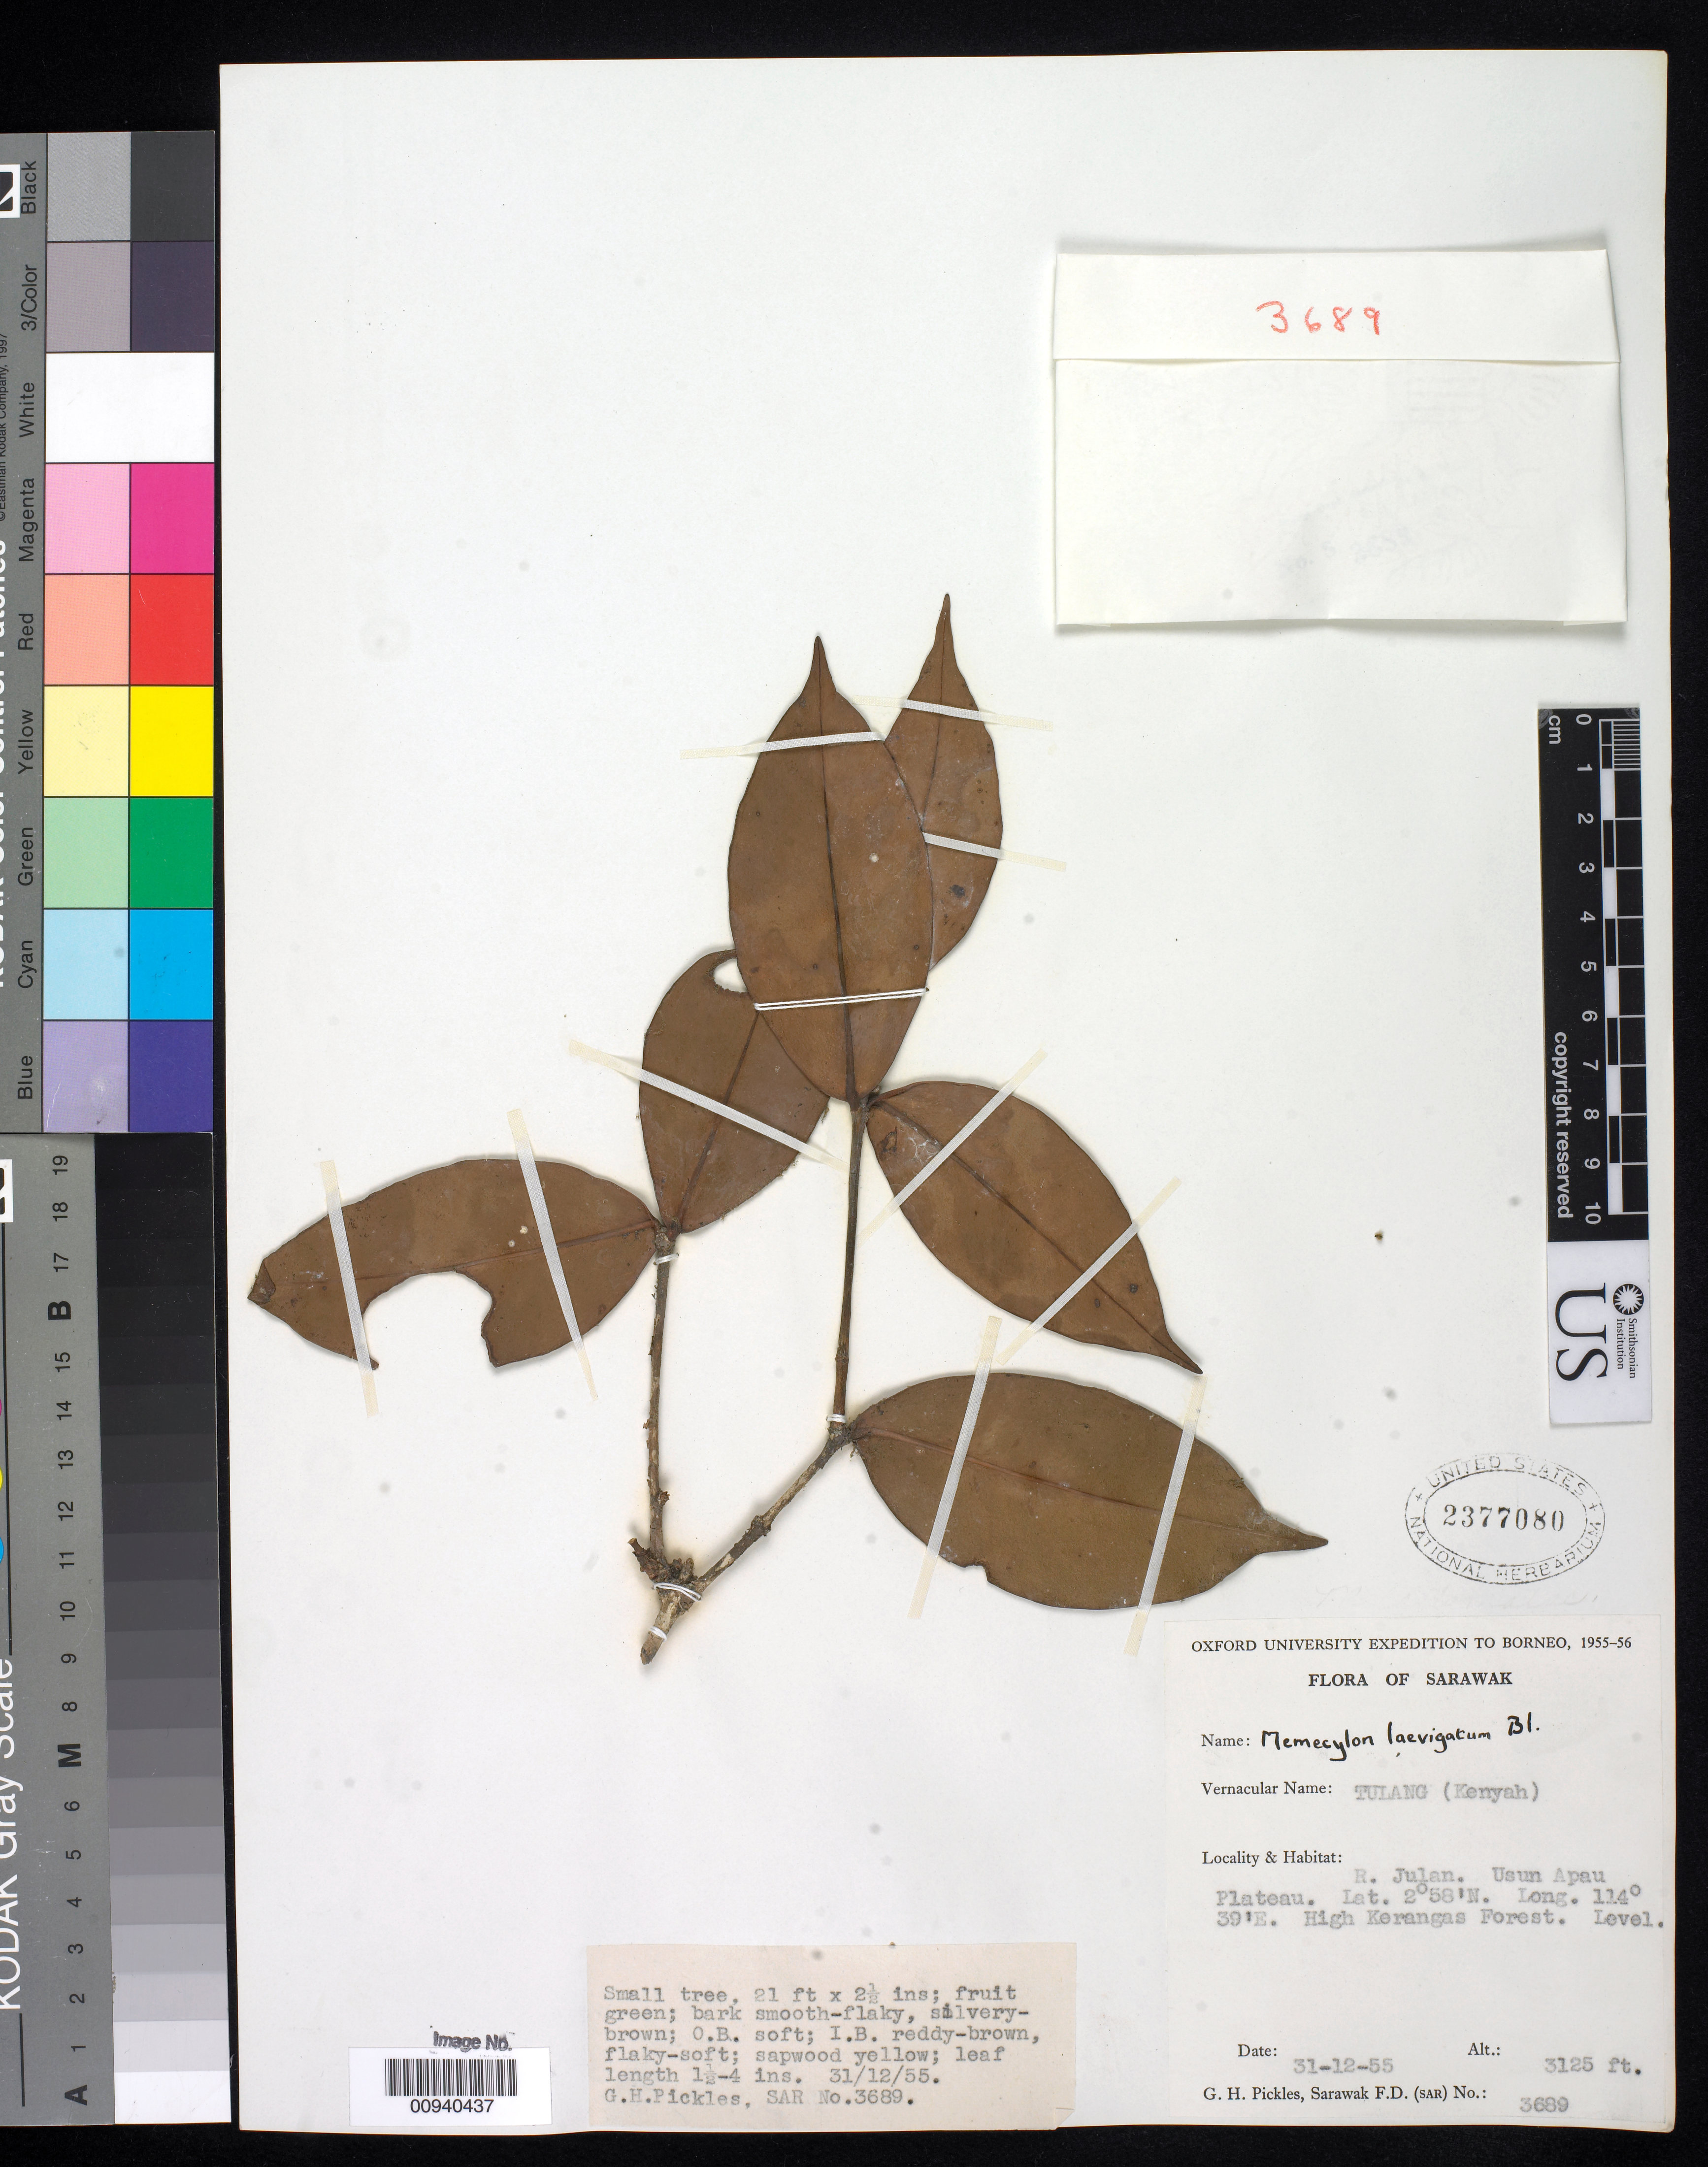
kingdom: Plantae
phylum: Tracheophyta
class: Magnoliopsida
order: Myrtales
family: Melastomataceae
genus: Memecylon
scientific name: Memecylon longifolium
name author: Cogn.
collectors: G. Pickles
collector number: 3689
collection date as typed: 31 Dec 1955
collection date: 1955-12-31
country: Malaysia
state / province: Sarawak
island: Borneo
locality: R. Julan. Usun Apau Plateau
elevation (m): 952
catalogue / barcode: US 2377080